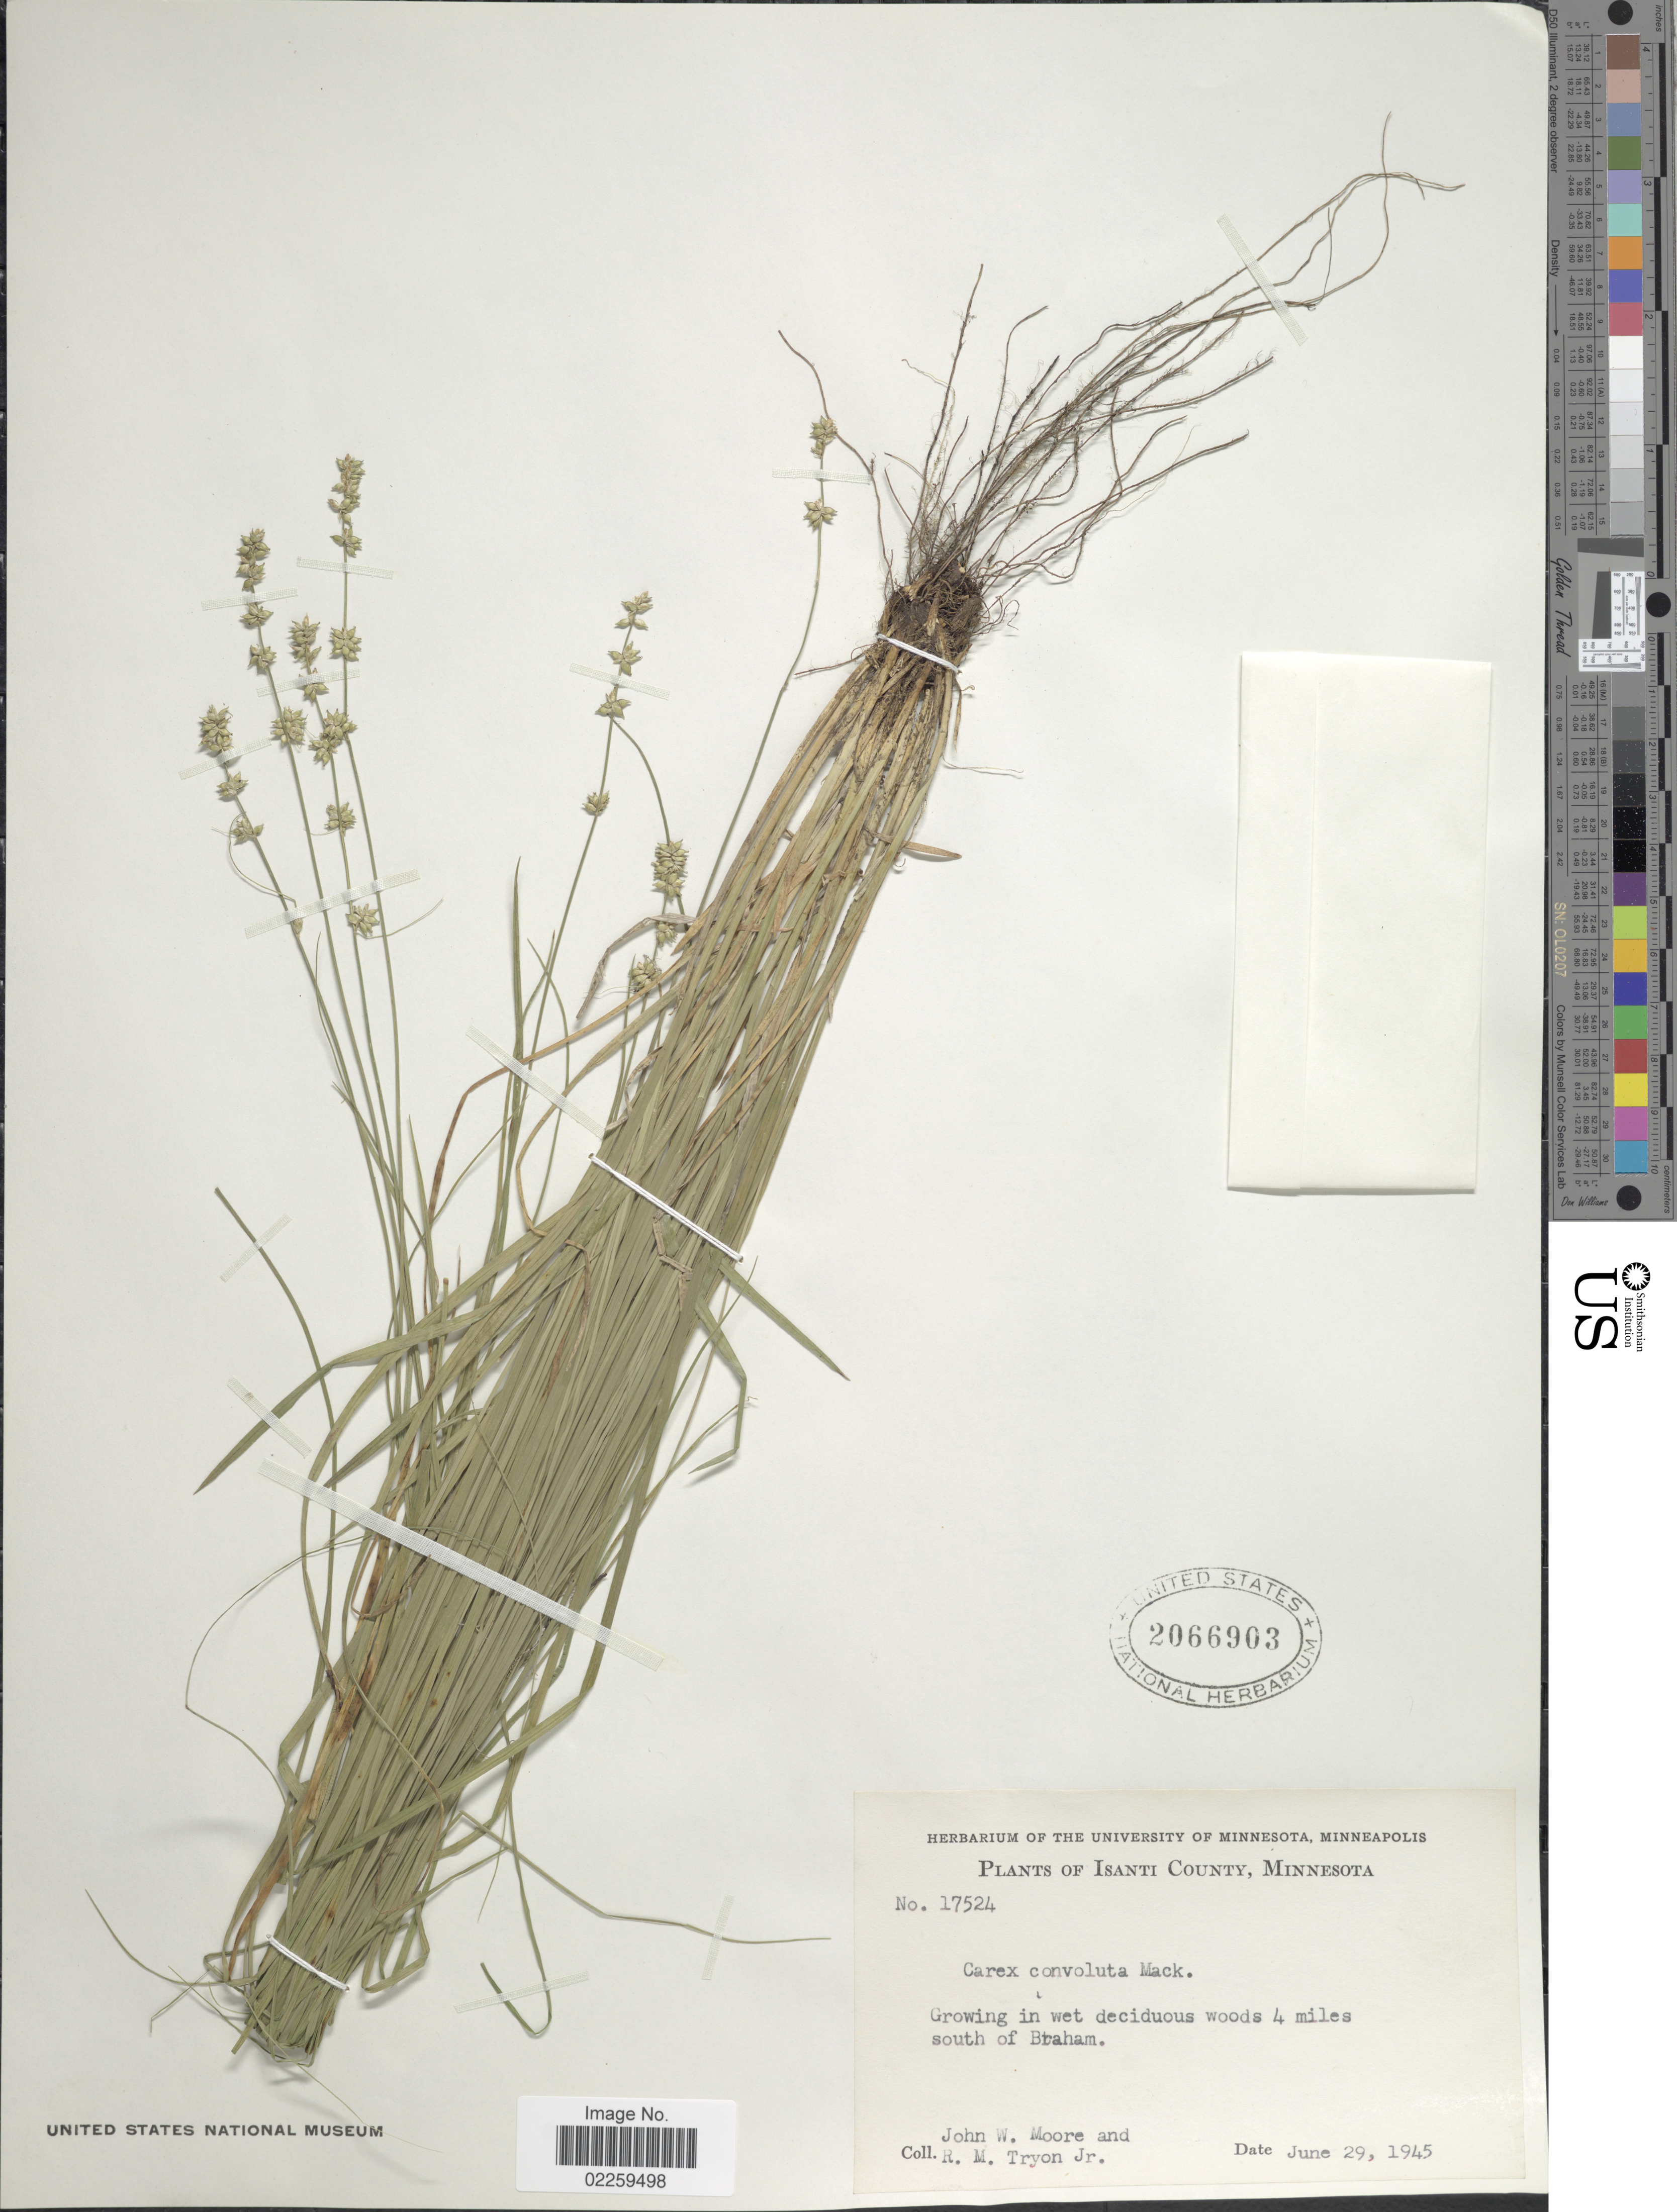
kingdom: Plantae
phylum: Tracheophyta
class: Liliopsida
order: Poales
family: Cyperaceae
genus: Carex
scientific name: Carex rosea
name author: Willd.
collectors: J. Moore & R. M. Tryon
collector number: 17524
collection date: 1945-06-29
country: United States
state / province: Minnesota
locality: Isanti, County, Minnesota, Growing in wet deciduous woods 4 miles south of Braham.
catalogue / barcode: US 2066903